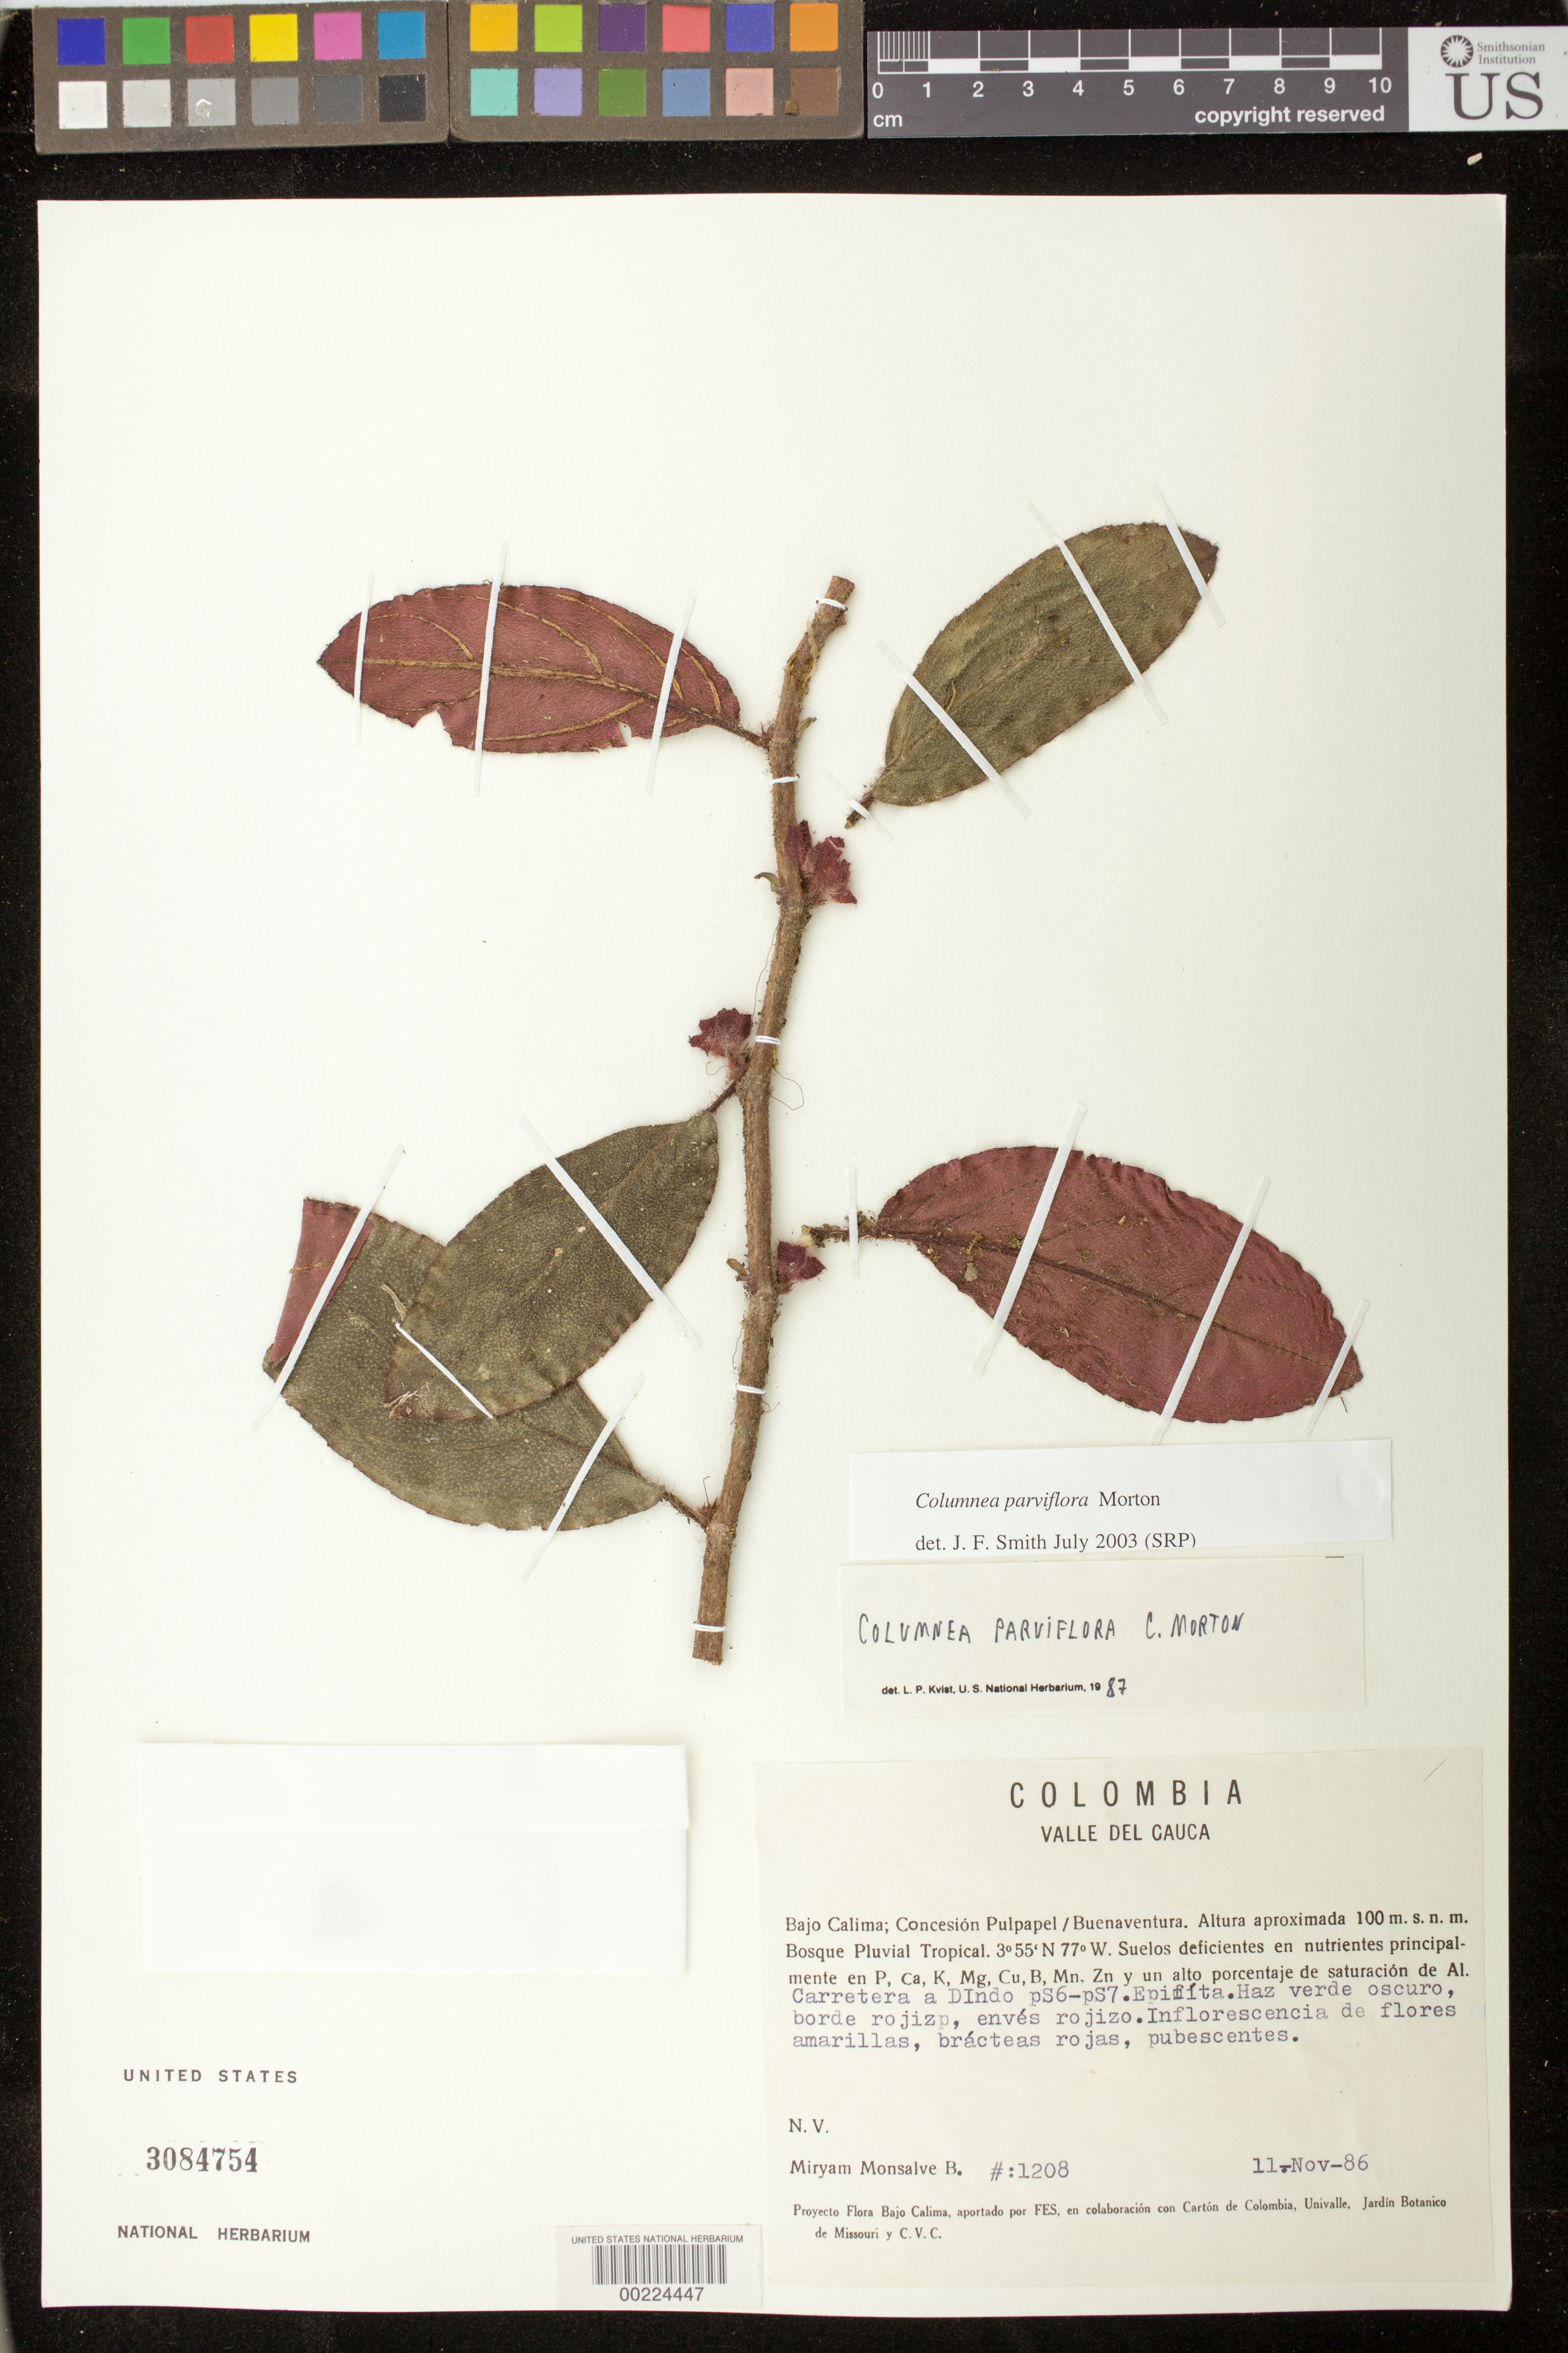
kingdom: Plantae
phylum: Tracheophyta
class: Magnoliopsida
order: Lamiales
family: Gesneriaceae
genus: Columnea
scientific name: Columnea herthae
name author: Mansf.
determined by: Clark, J. L.; Skog, Laurence E.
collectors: M. Monsalve B.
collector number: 1208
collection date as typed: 11 Nov 1986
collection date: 1986-11-11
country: Colombia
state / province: Valle del Cauca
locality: Bajo Calima, Pulpapel/Buenaventura concession, highway to Dindo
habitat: Tropical pluvial forest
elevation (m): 100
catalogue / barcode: US 3084754